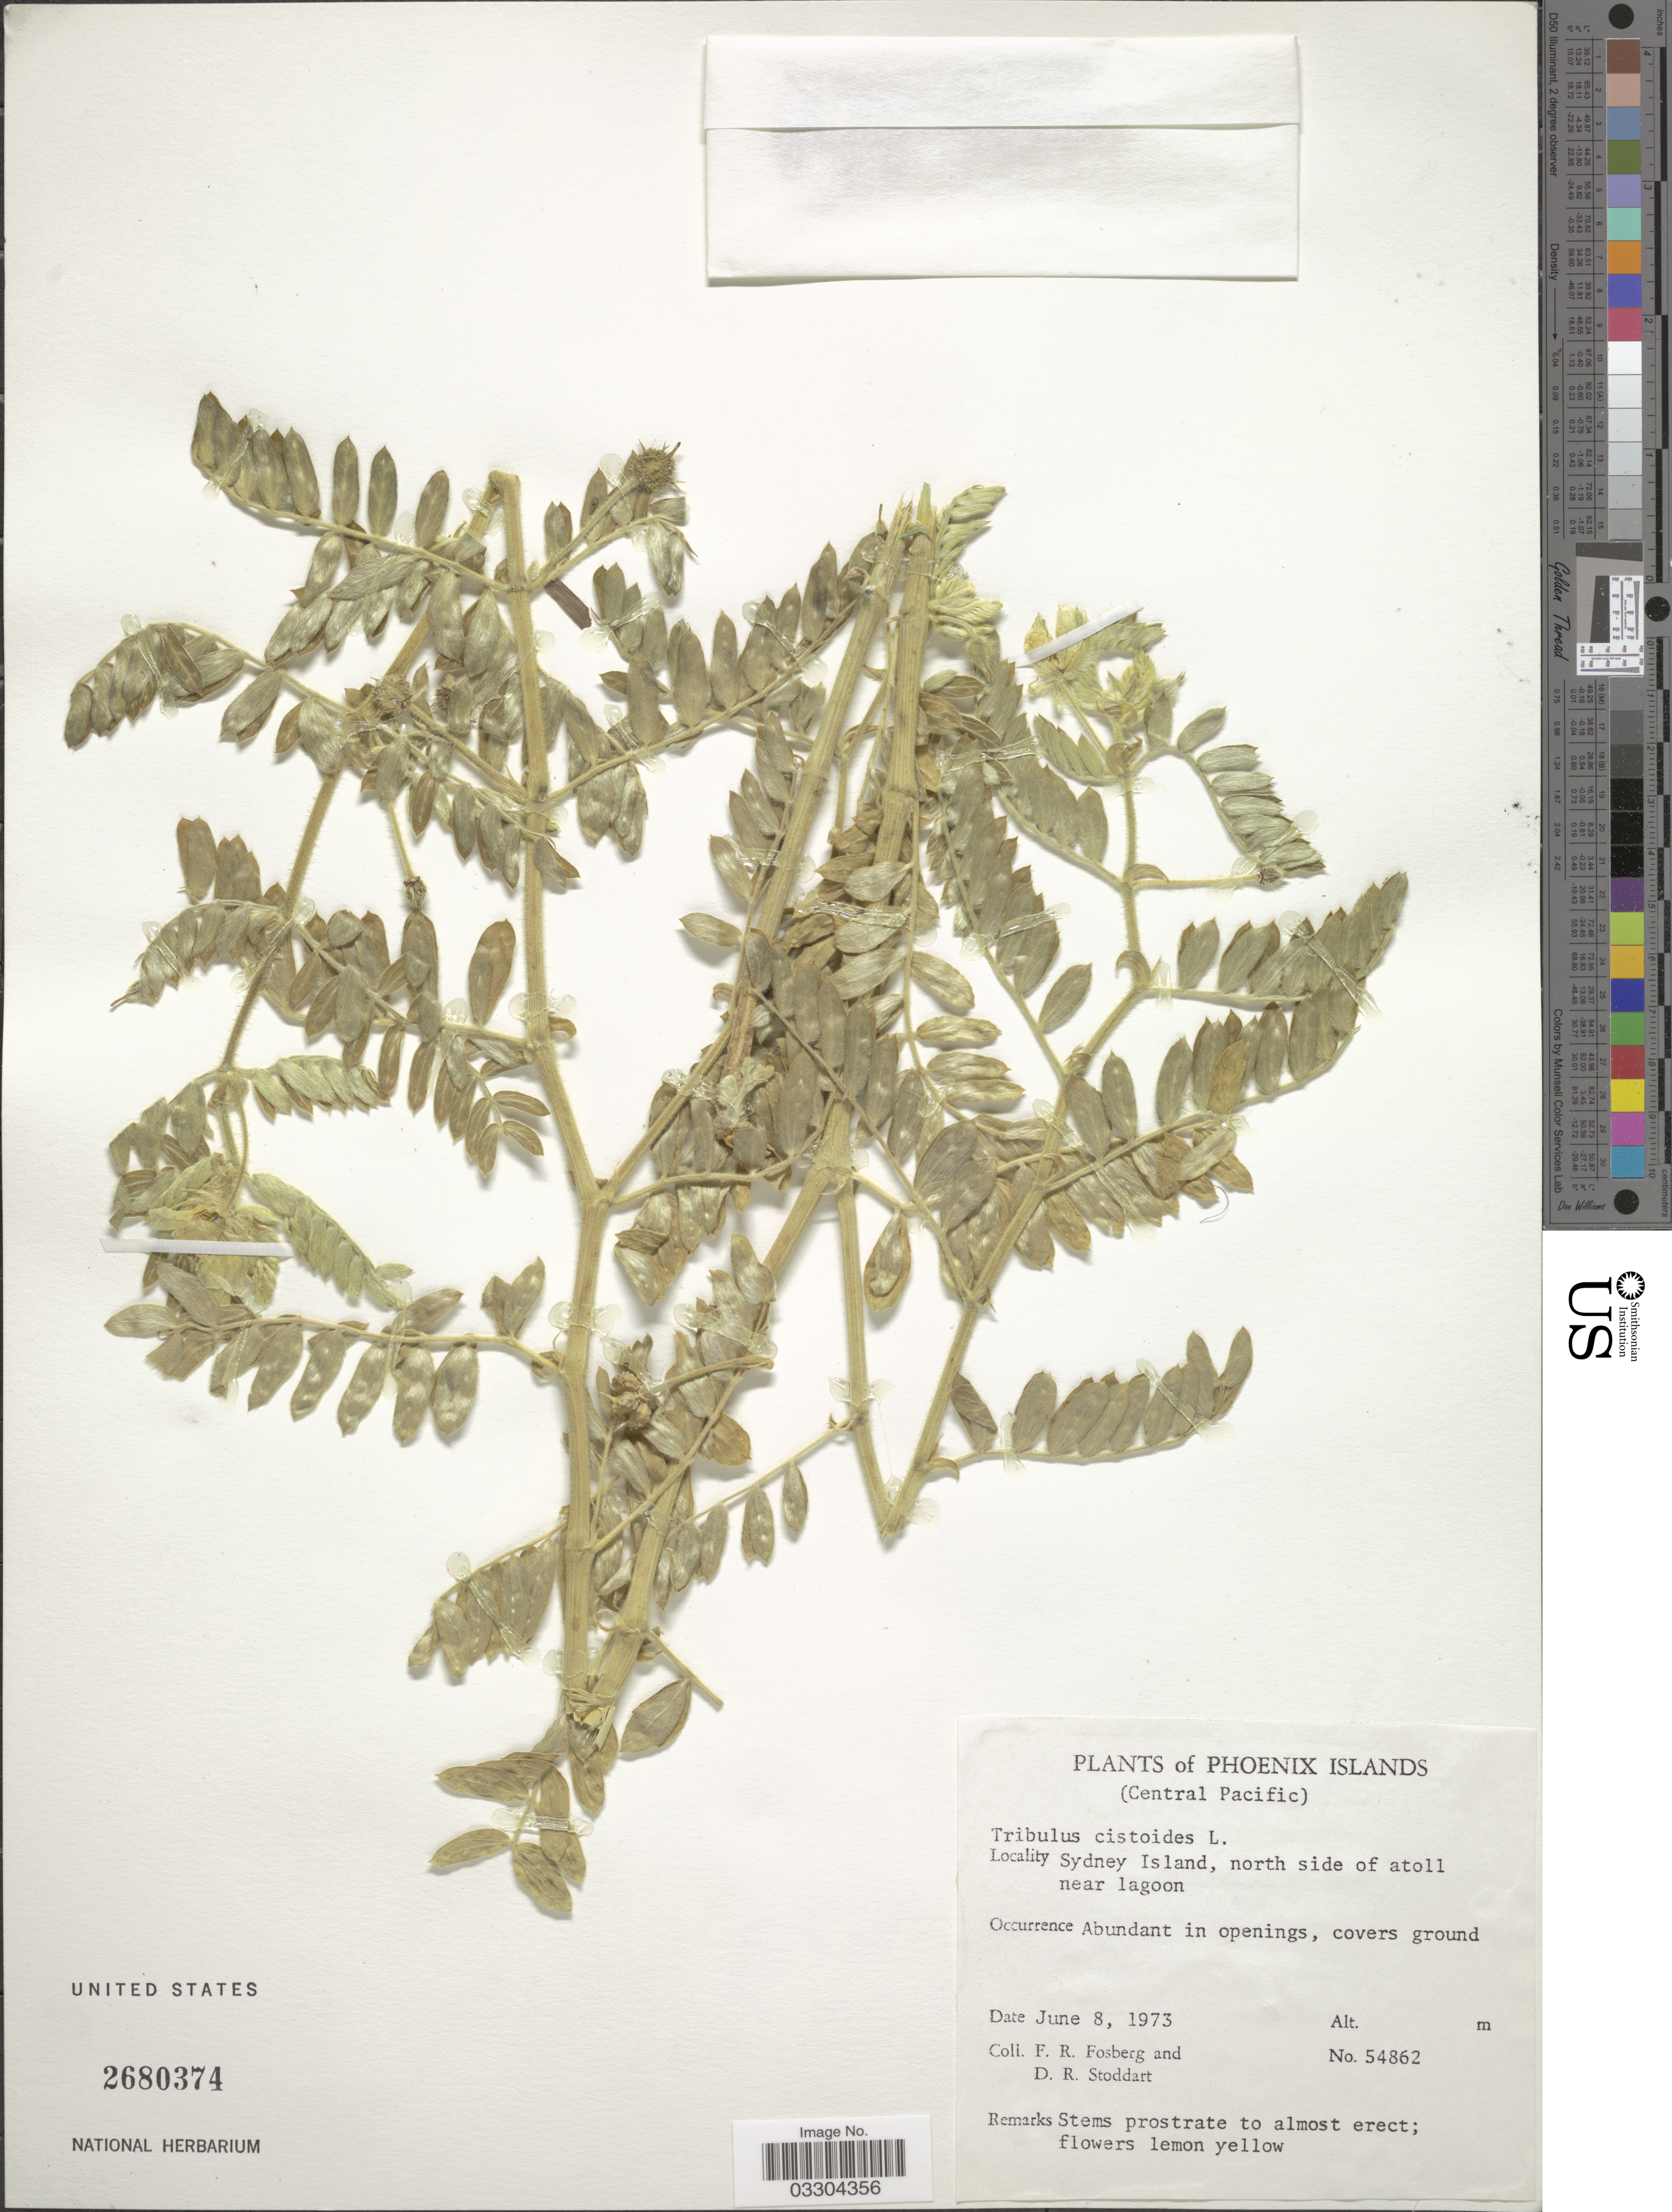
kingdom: Plantae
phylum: Tracheophyta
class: Magnoliopsida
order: Zygophyllales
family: Zygophyllaceae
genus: Tribulus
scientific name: Tribulus cistoides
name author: L.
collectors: F. R. Fosberg & D. R. Stoddart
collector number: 54862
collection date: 1973-06-08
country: Kiribati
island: Manra [Sydney] Island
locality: Phoenix Islands. (Central Pacific). Sydney Island, north side of atoll near lagoon.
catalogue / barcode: US 2680374